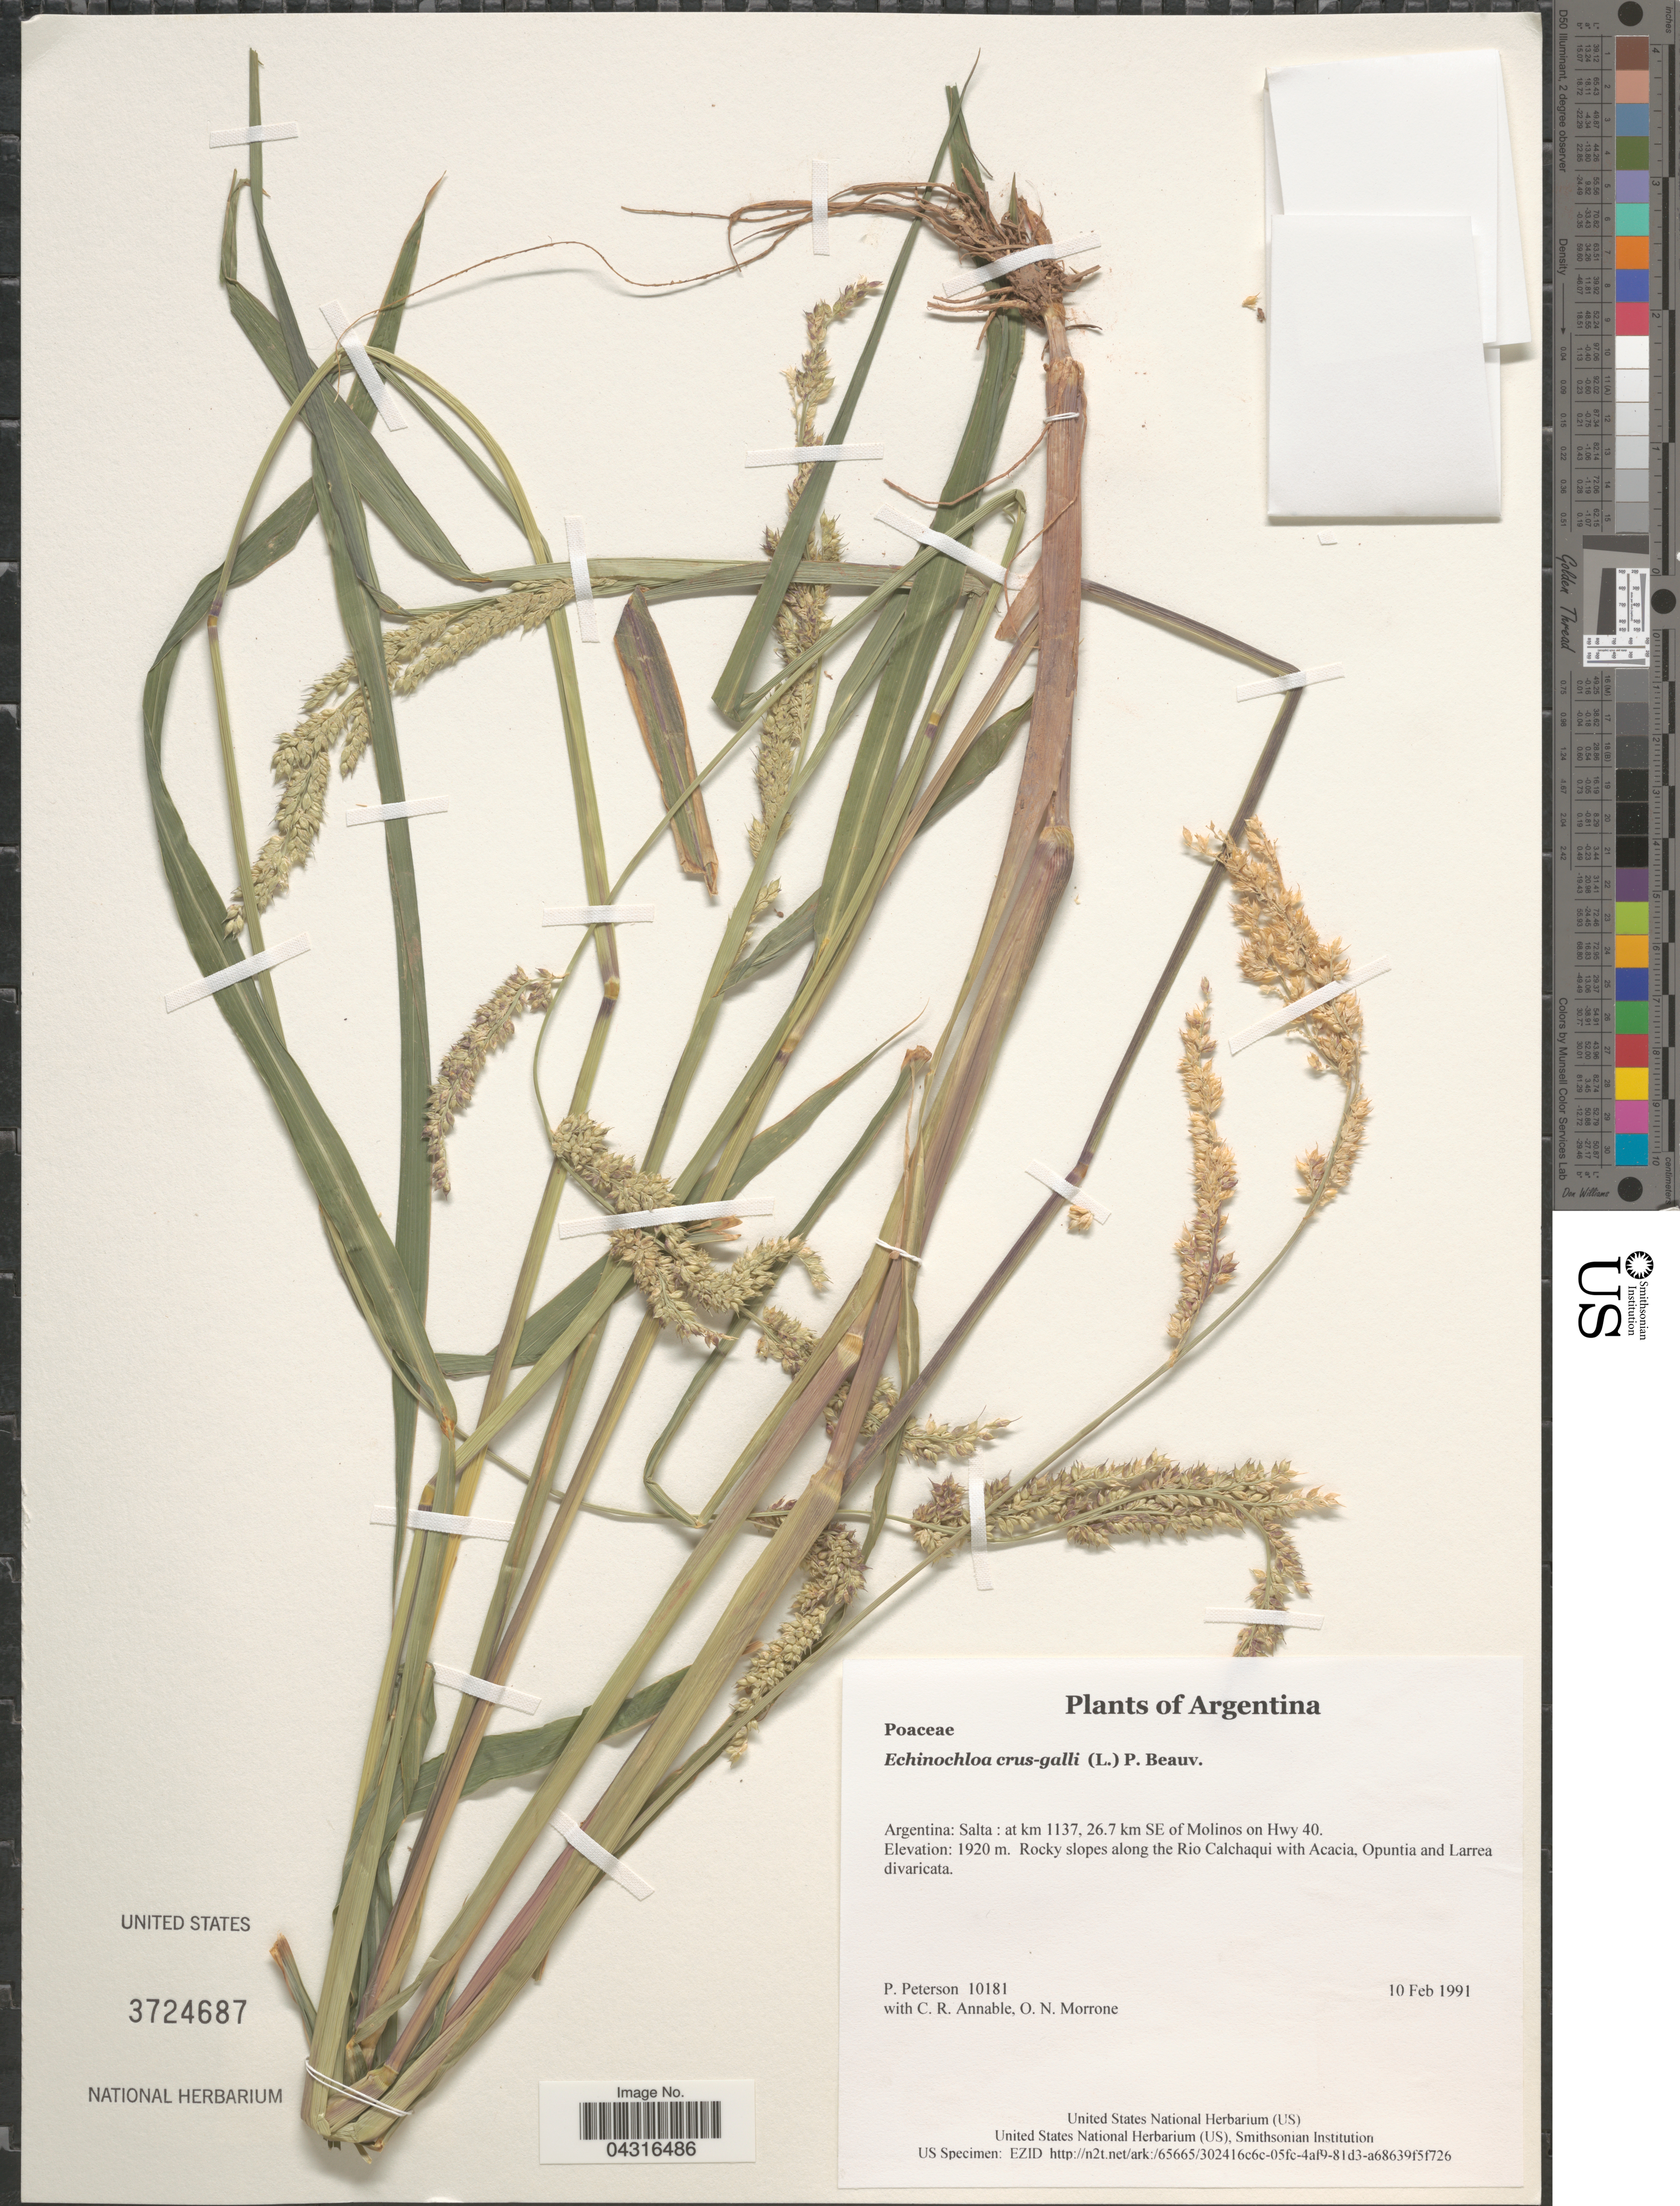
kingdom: Plantae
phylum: Tracheophyta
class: Liliopsida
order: Poales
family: Poaceae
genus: Echinochloa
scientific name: Echinochloa crus-galli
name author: (L.) P. Beauv.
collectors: P. Peterson, C. R. Annable & O. N. Morrone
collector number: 10181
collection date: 1991-02-10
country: Argentina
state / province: Salta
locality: At km 1137, 26.7 km SE of Molinos on Hwy 40. Rocky slopes along the Rio Calchaqui.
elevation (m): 1920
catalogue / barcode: US 3724687